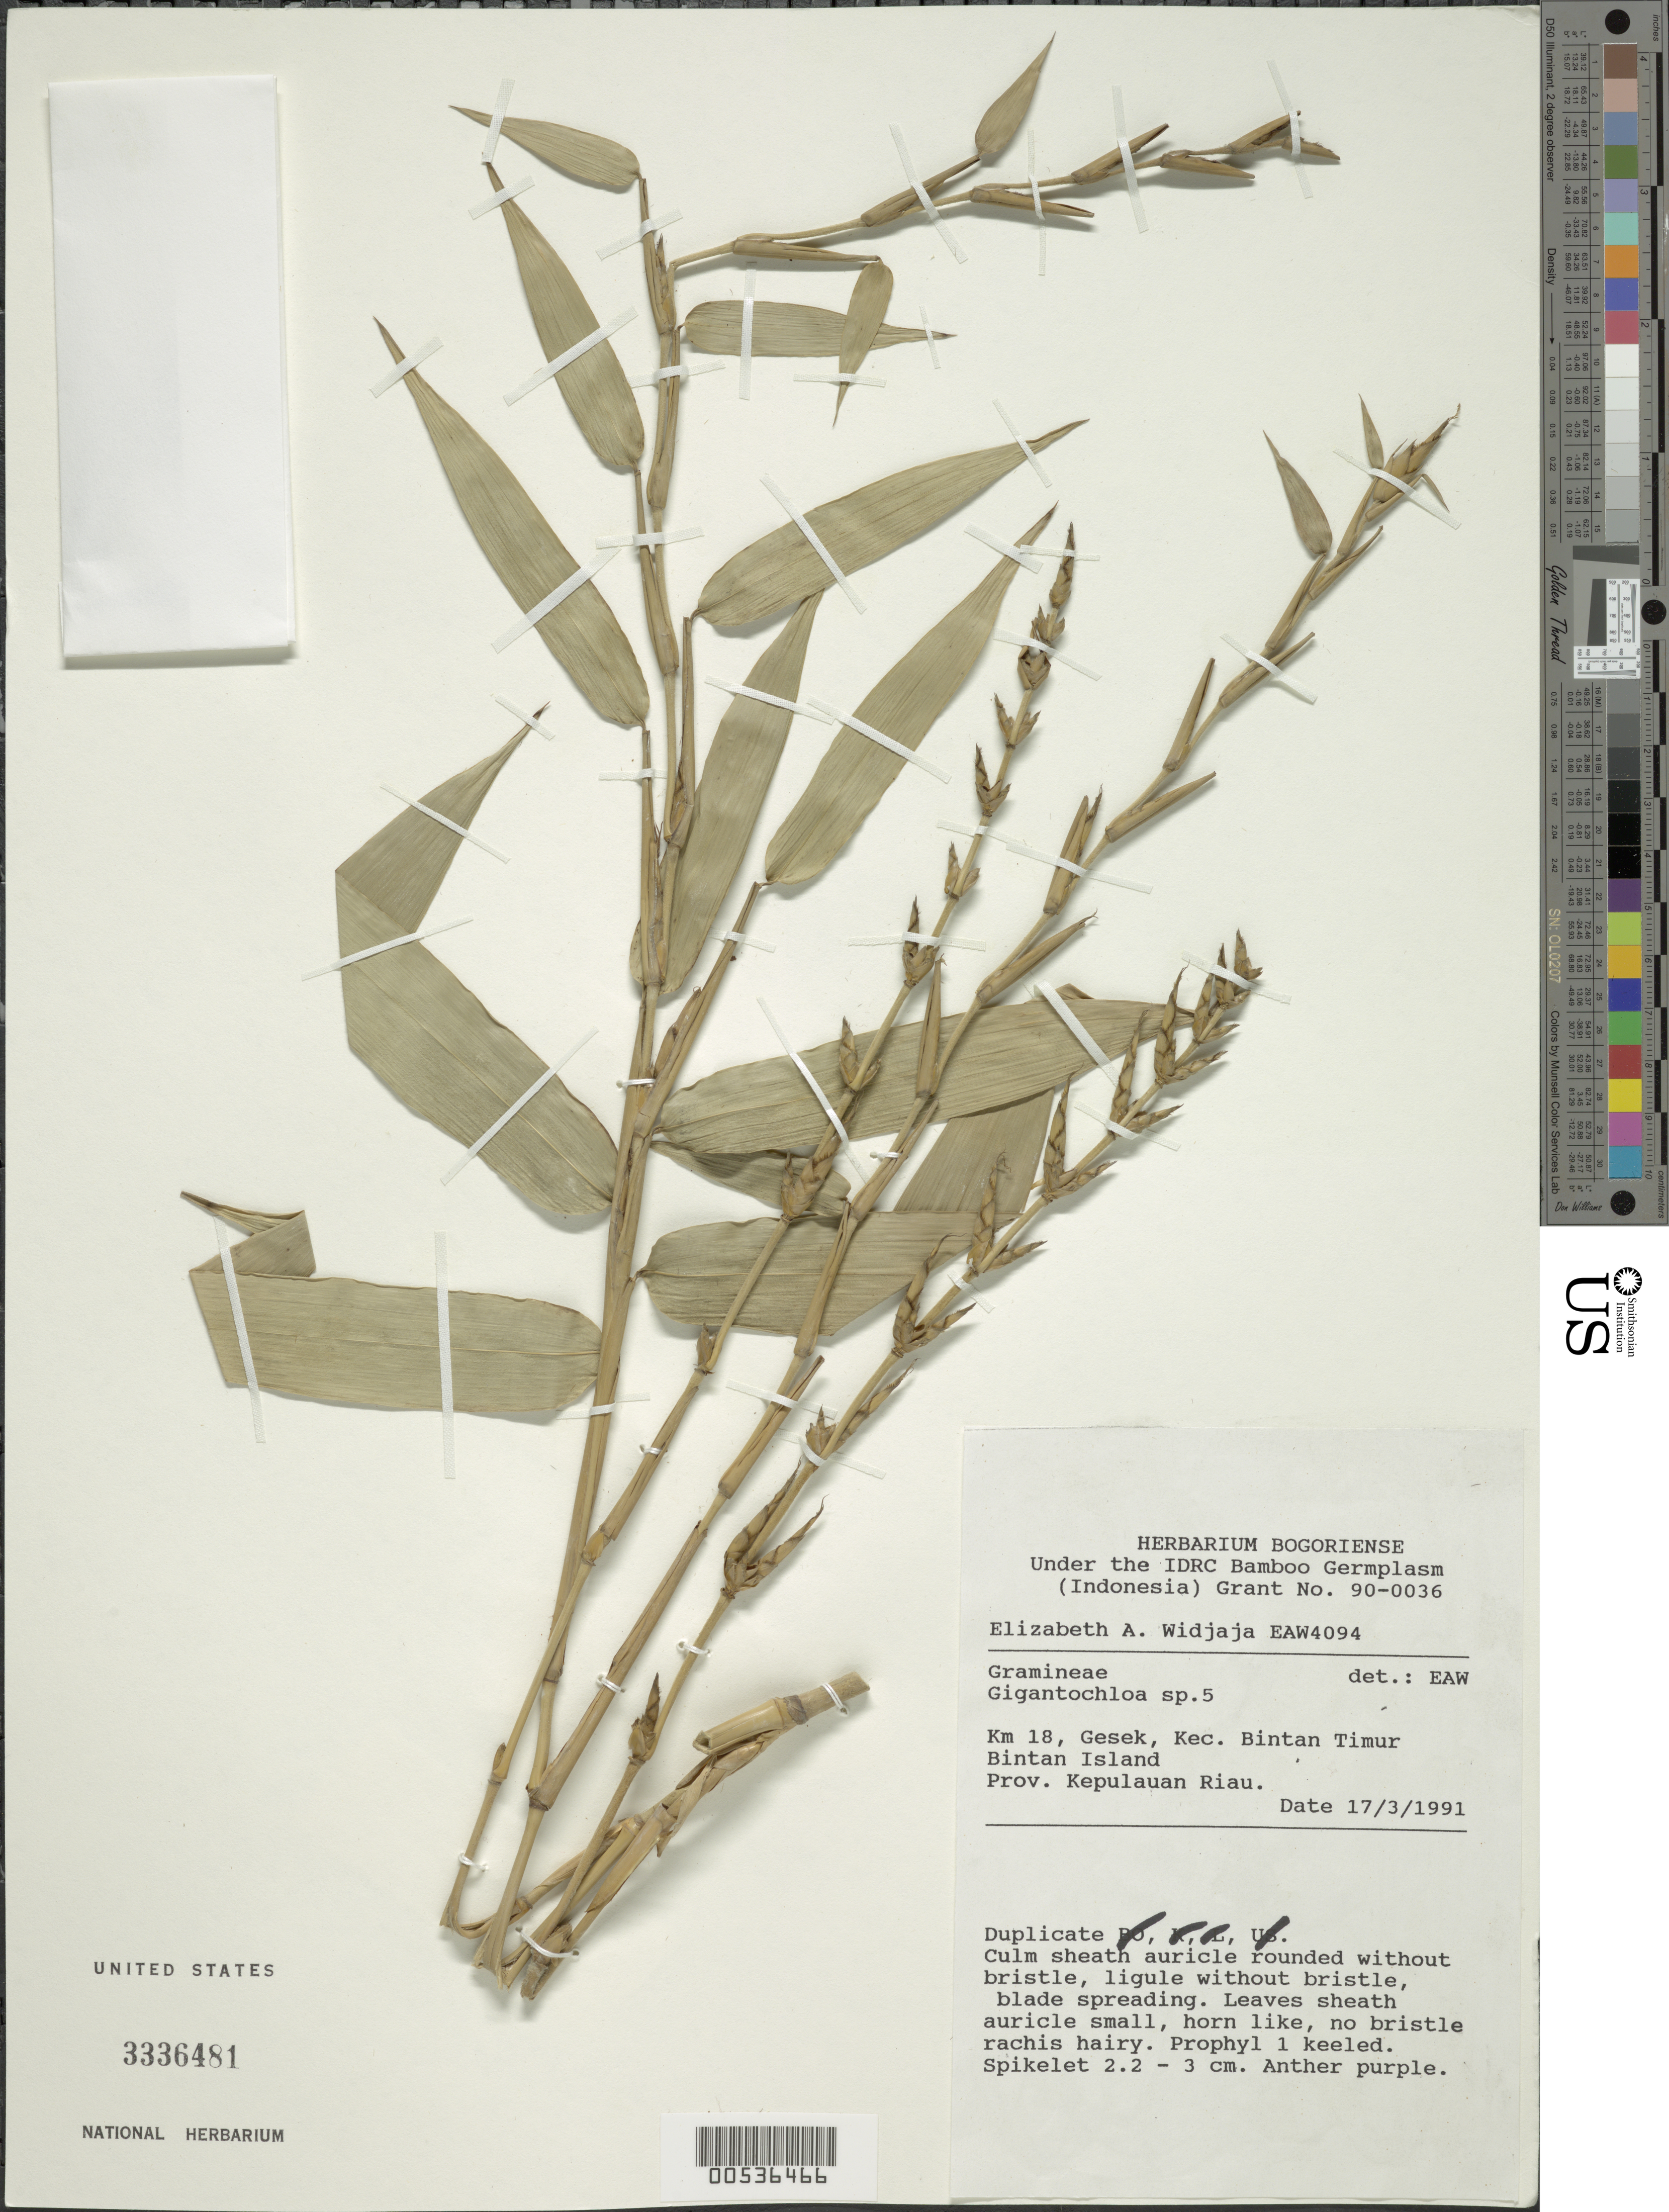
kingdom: Plantae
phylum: Tracheophyta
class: Liliopsida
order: Poales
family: Poaceae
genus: Gigantochloa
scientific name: Gigantochloa sp.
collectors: E. A. Widjaja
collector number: Eaw4094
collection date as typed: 17 Mar 1991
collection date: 1991-03-17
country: Indonesia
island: Sumatra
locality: Kepulauan riau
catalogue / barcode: US 3336481